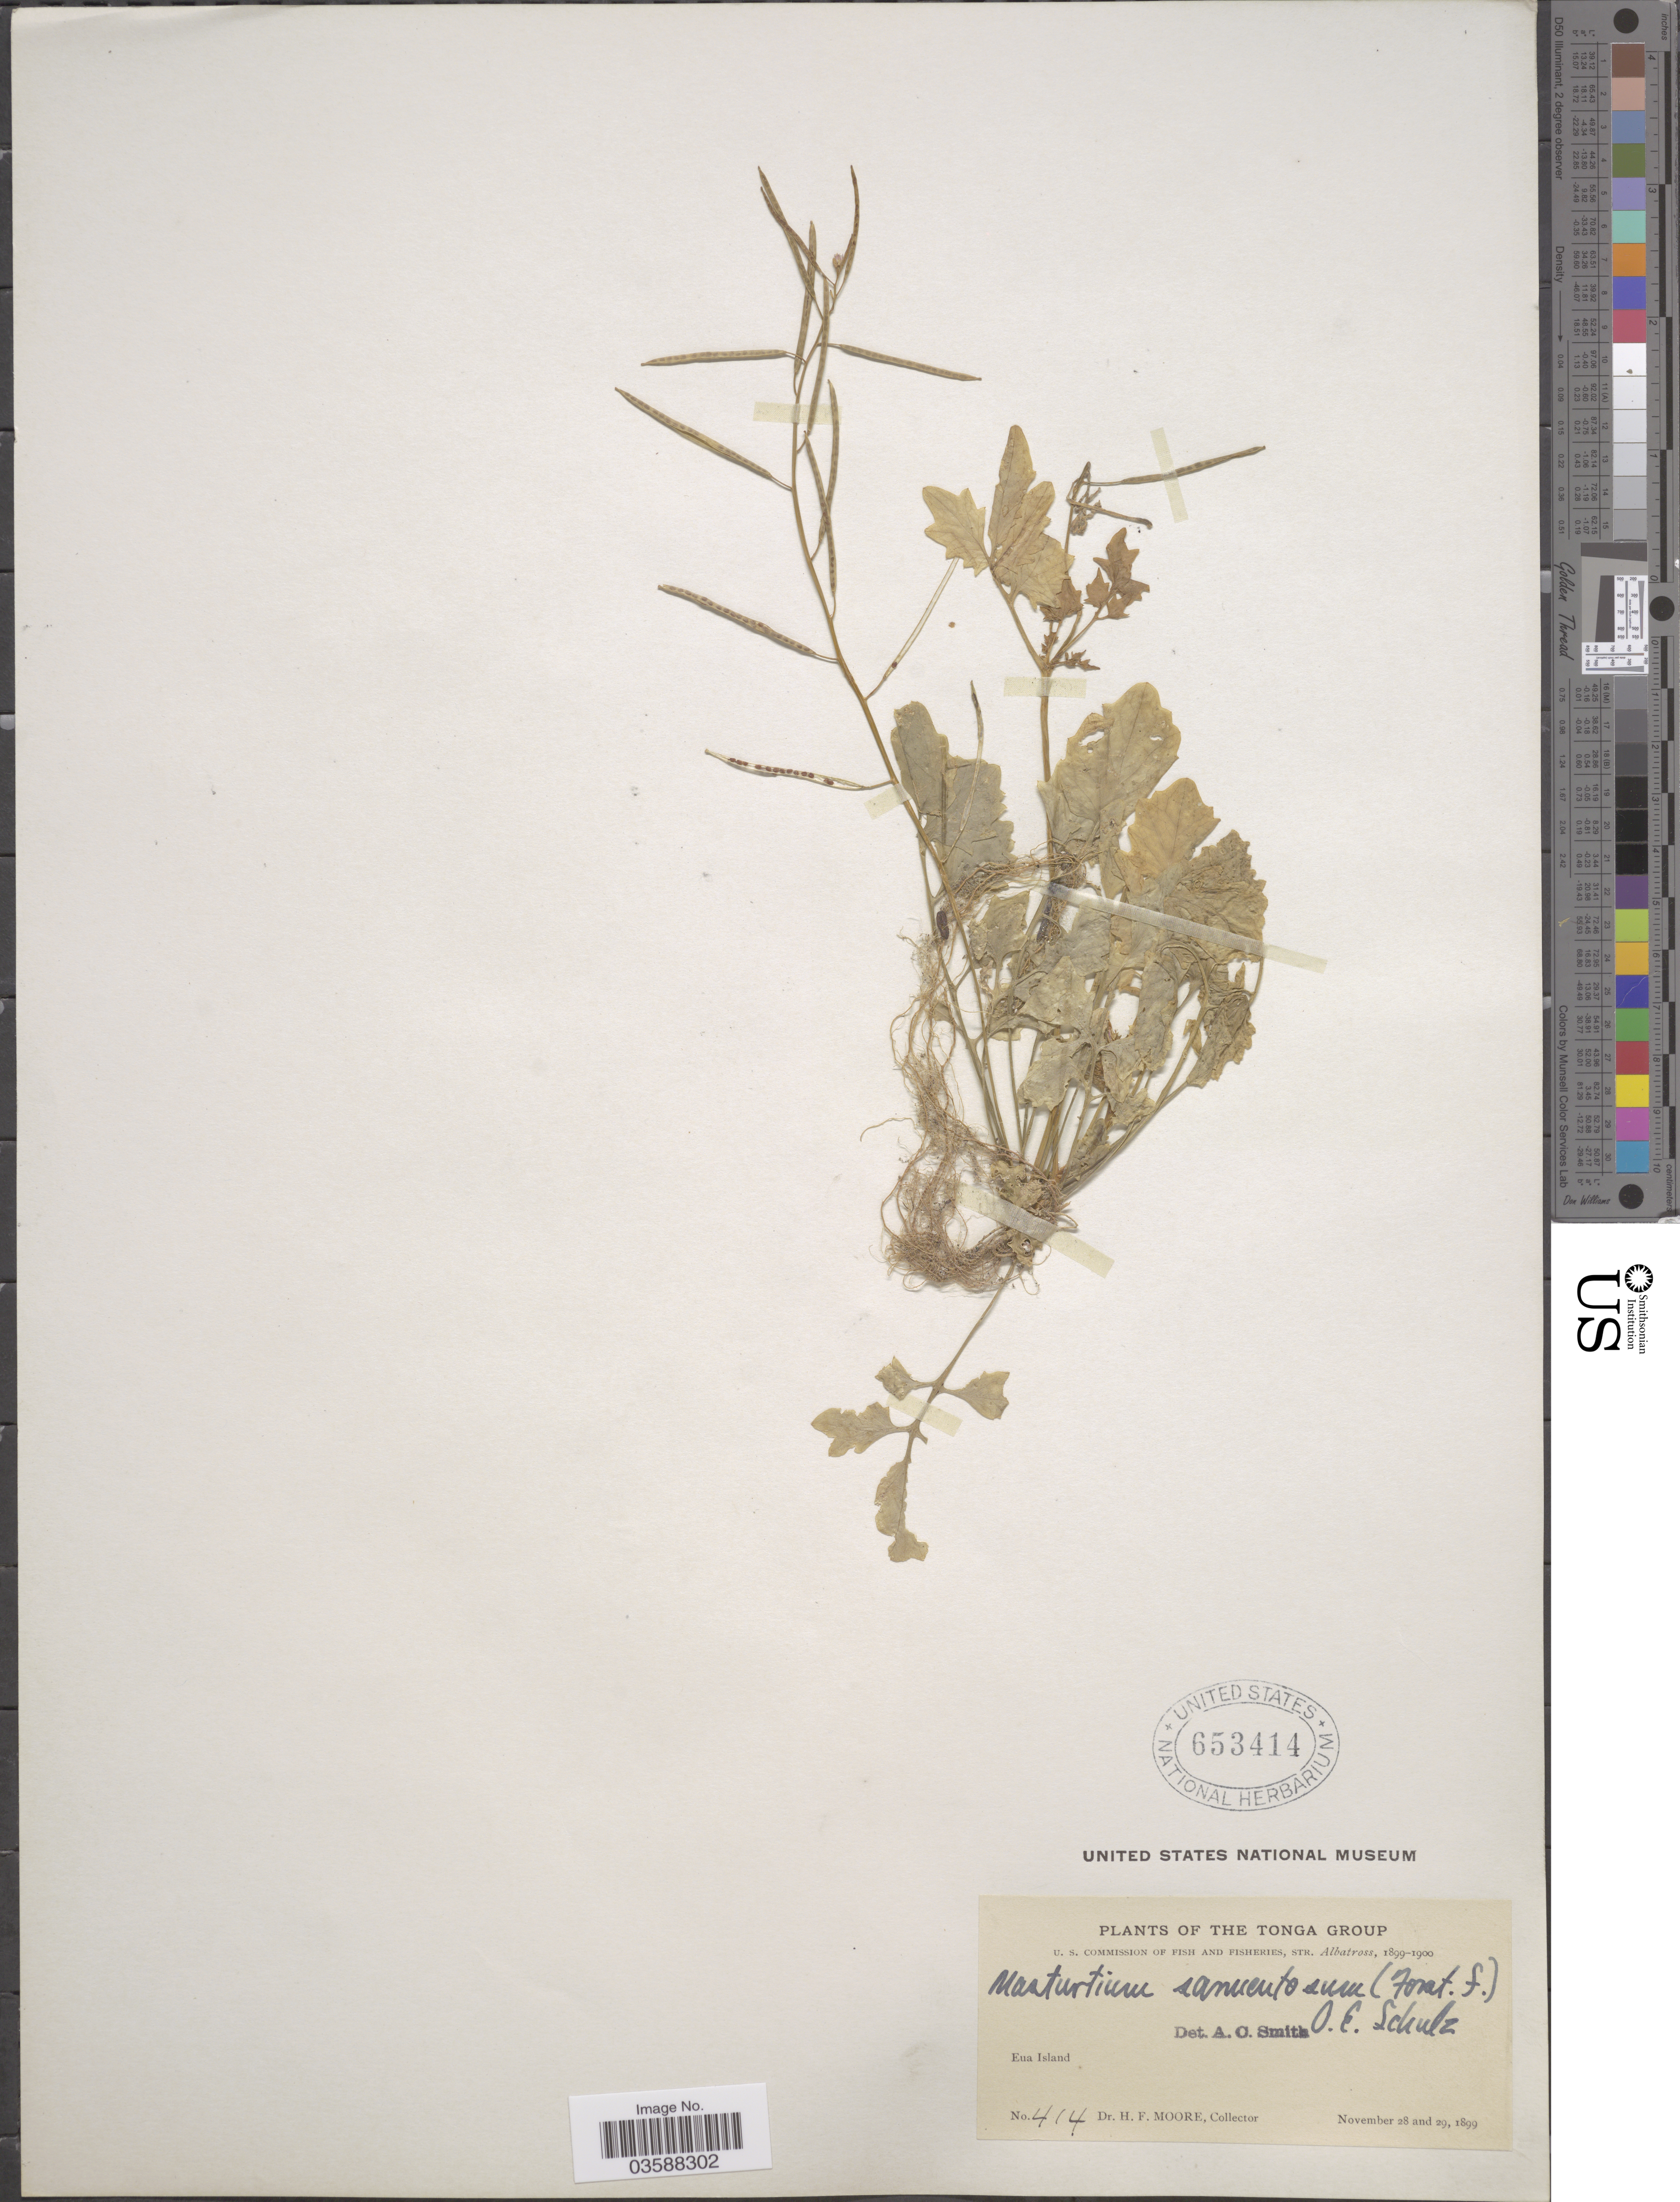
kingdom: Plantae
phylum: Tracheophyta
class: Magnoliopsida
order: Brassicales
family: Brassicaceae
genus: Rorippa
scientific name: Rorippa sarmentosa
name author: (Sol. ex G. Forst.) J.F. Macbr.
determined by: Strong, M. T., (US), Smithsonian Institution - National Museum of Natural History (UNITED STATES)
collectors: H. F. Moore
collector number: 414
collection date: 1899-11-28/1899-11-29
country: Tonga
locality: The Tonga Group. Eua Island.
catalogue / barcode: US 653414